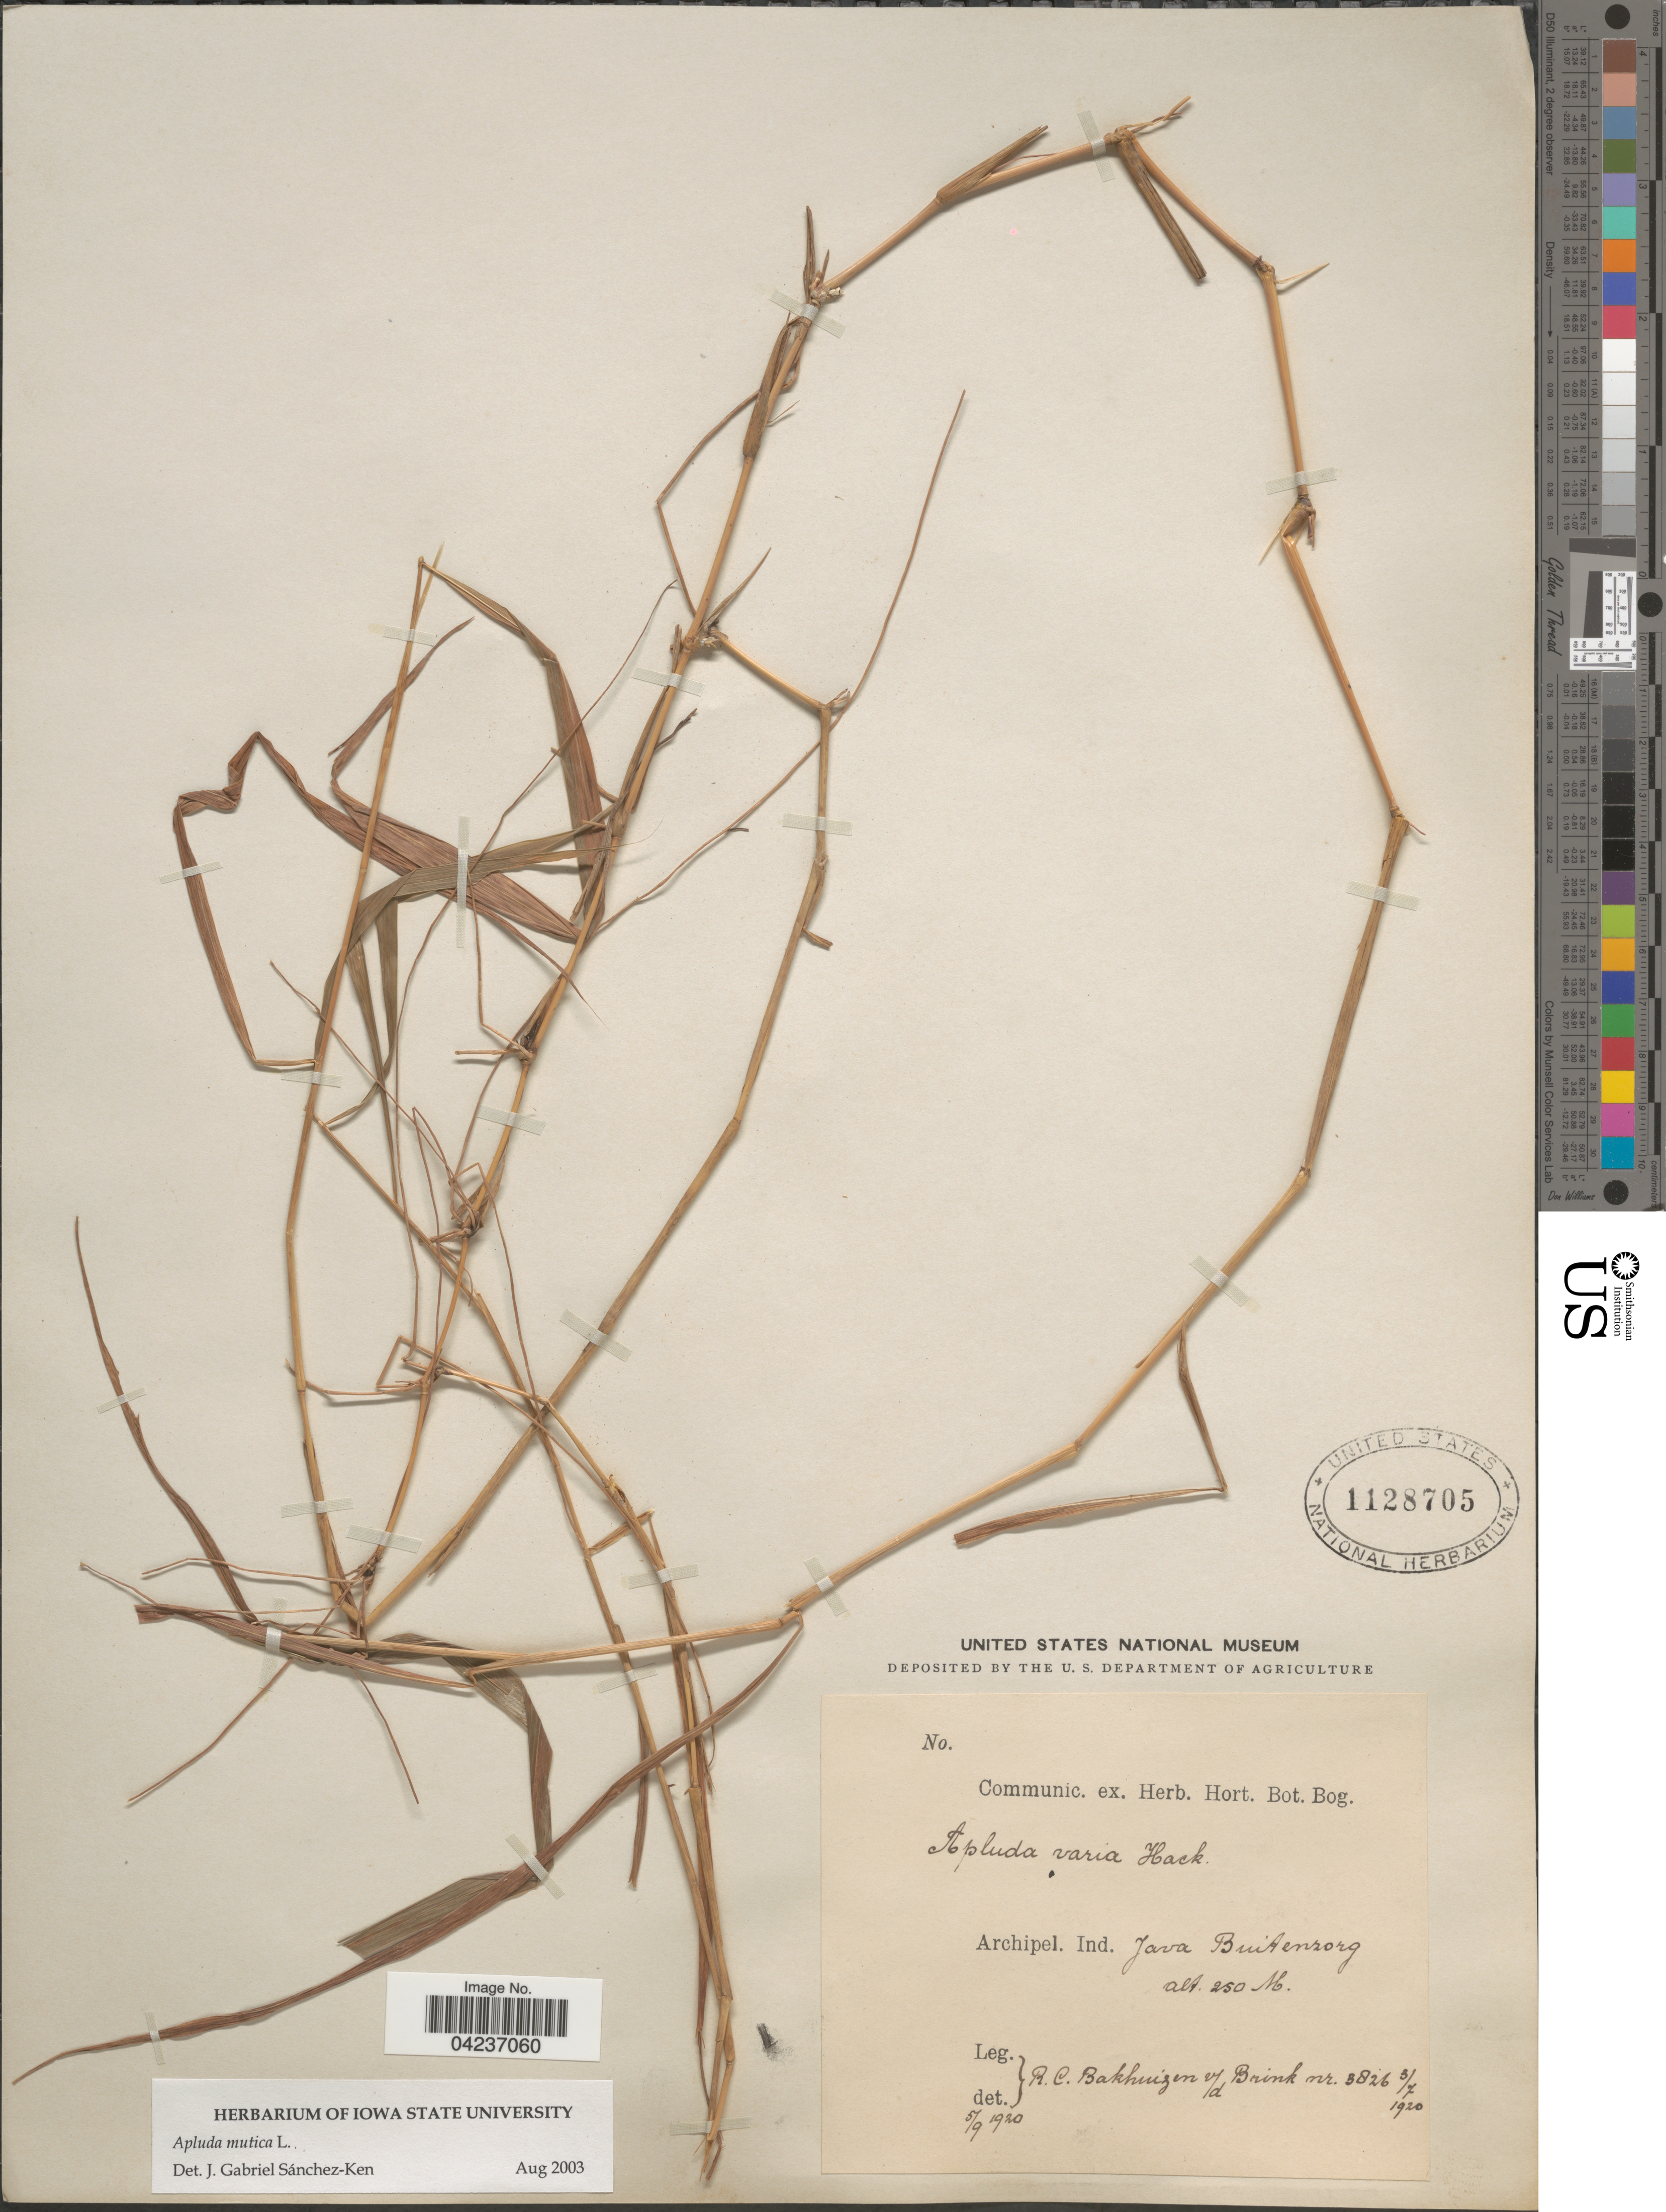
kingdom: Plantae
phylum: Tracheophyta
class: Liliopsida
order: Poales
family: Poaceae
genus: Apluda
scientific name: Apluda mutica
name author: L.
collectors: R. C. Bakhuizen van den Brink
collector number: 3826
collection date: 1920-07-03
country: Indonesia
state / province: Java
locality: Archipel. Ind. Java Buitenzorg.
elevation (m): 250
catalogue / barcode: US 1128705